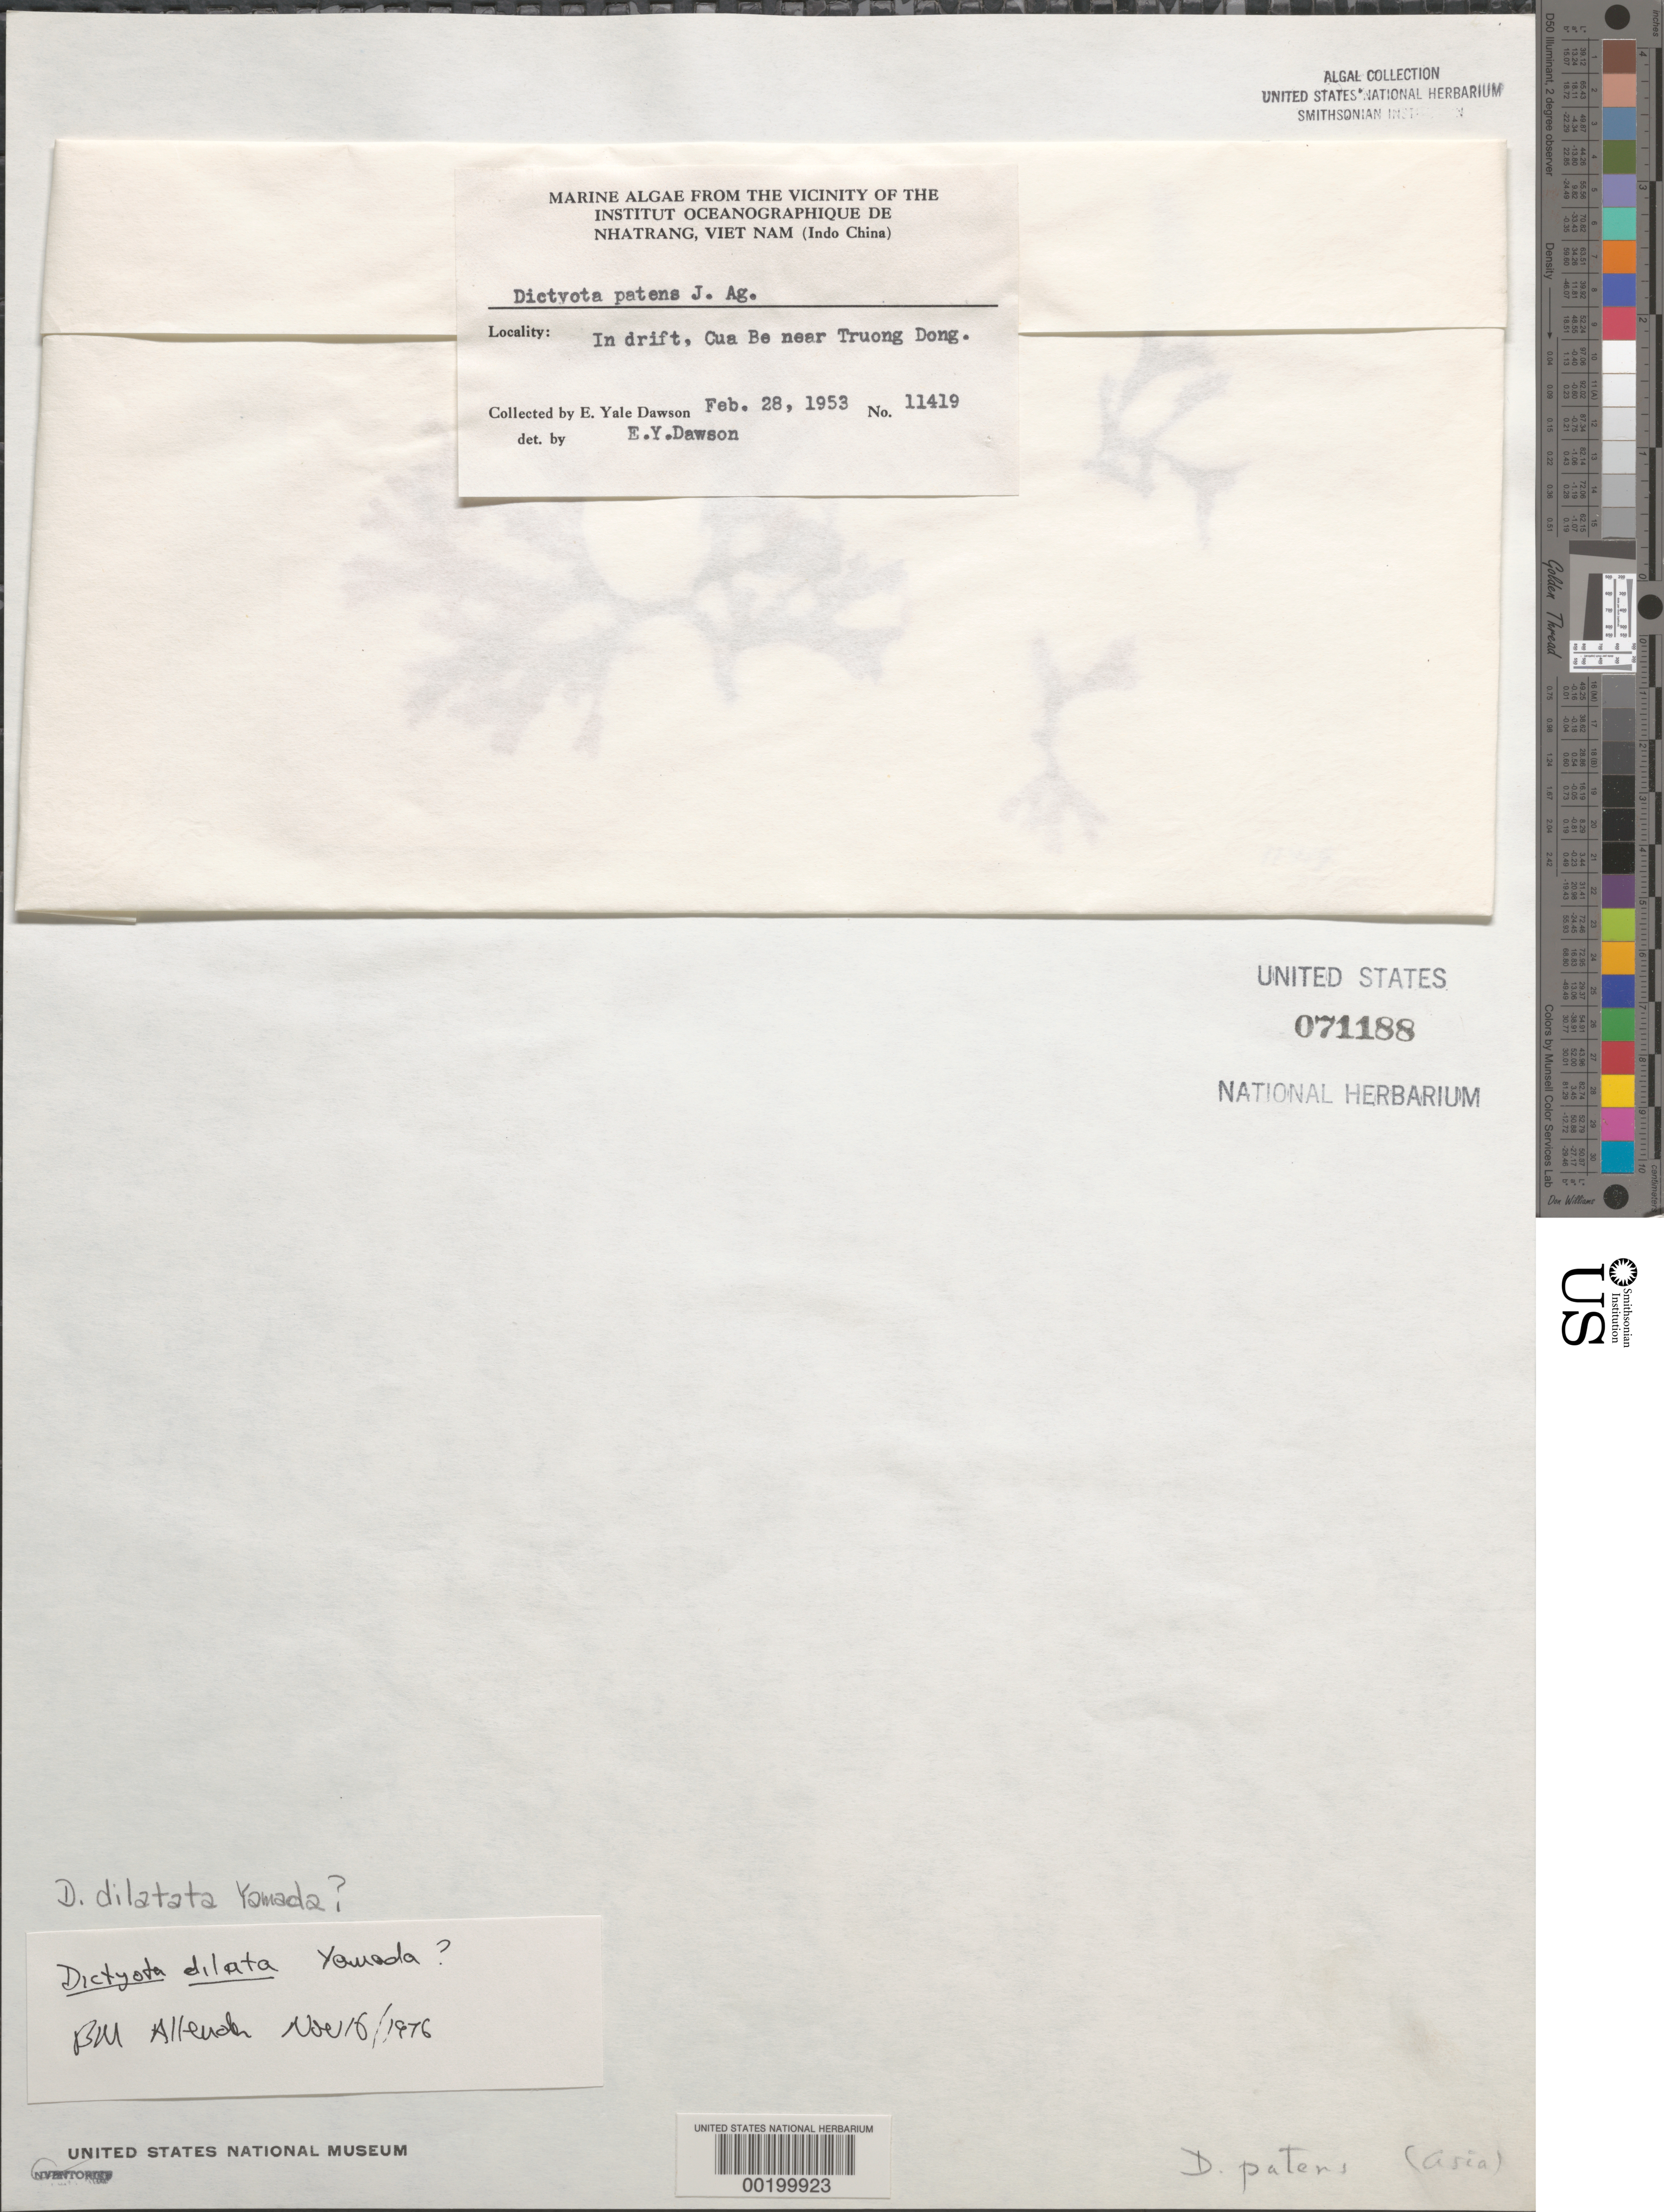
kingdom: Chromista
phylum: Ochrophyta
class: Phaeophyceae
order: Dictyotales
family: Dictyotaceae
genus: Dictyota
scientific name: Dictyota dilatata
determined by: Allender, B. M.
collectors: E. Y. Dawson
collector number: EYD 11419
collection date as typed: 28 Feb 1953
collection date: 1953-02-28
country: Vietnam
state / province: Phu Khnah Province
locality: Cua Be near Truong Dong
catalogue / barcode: US 71188